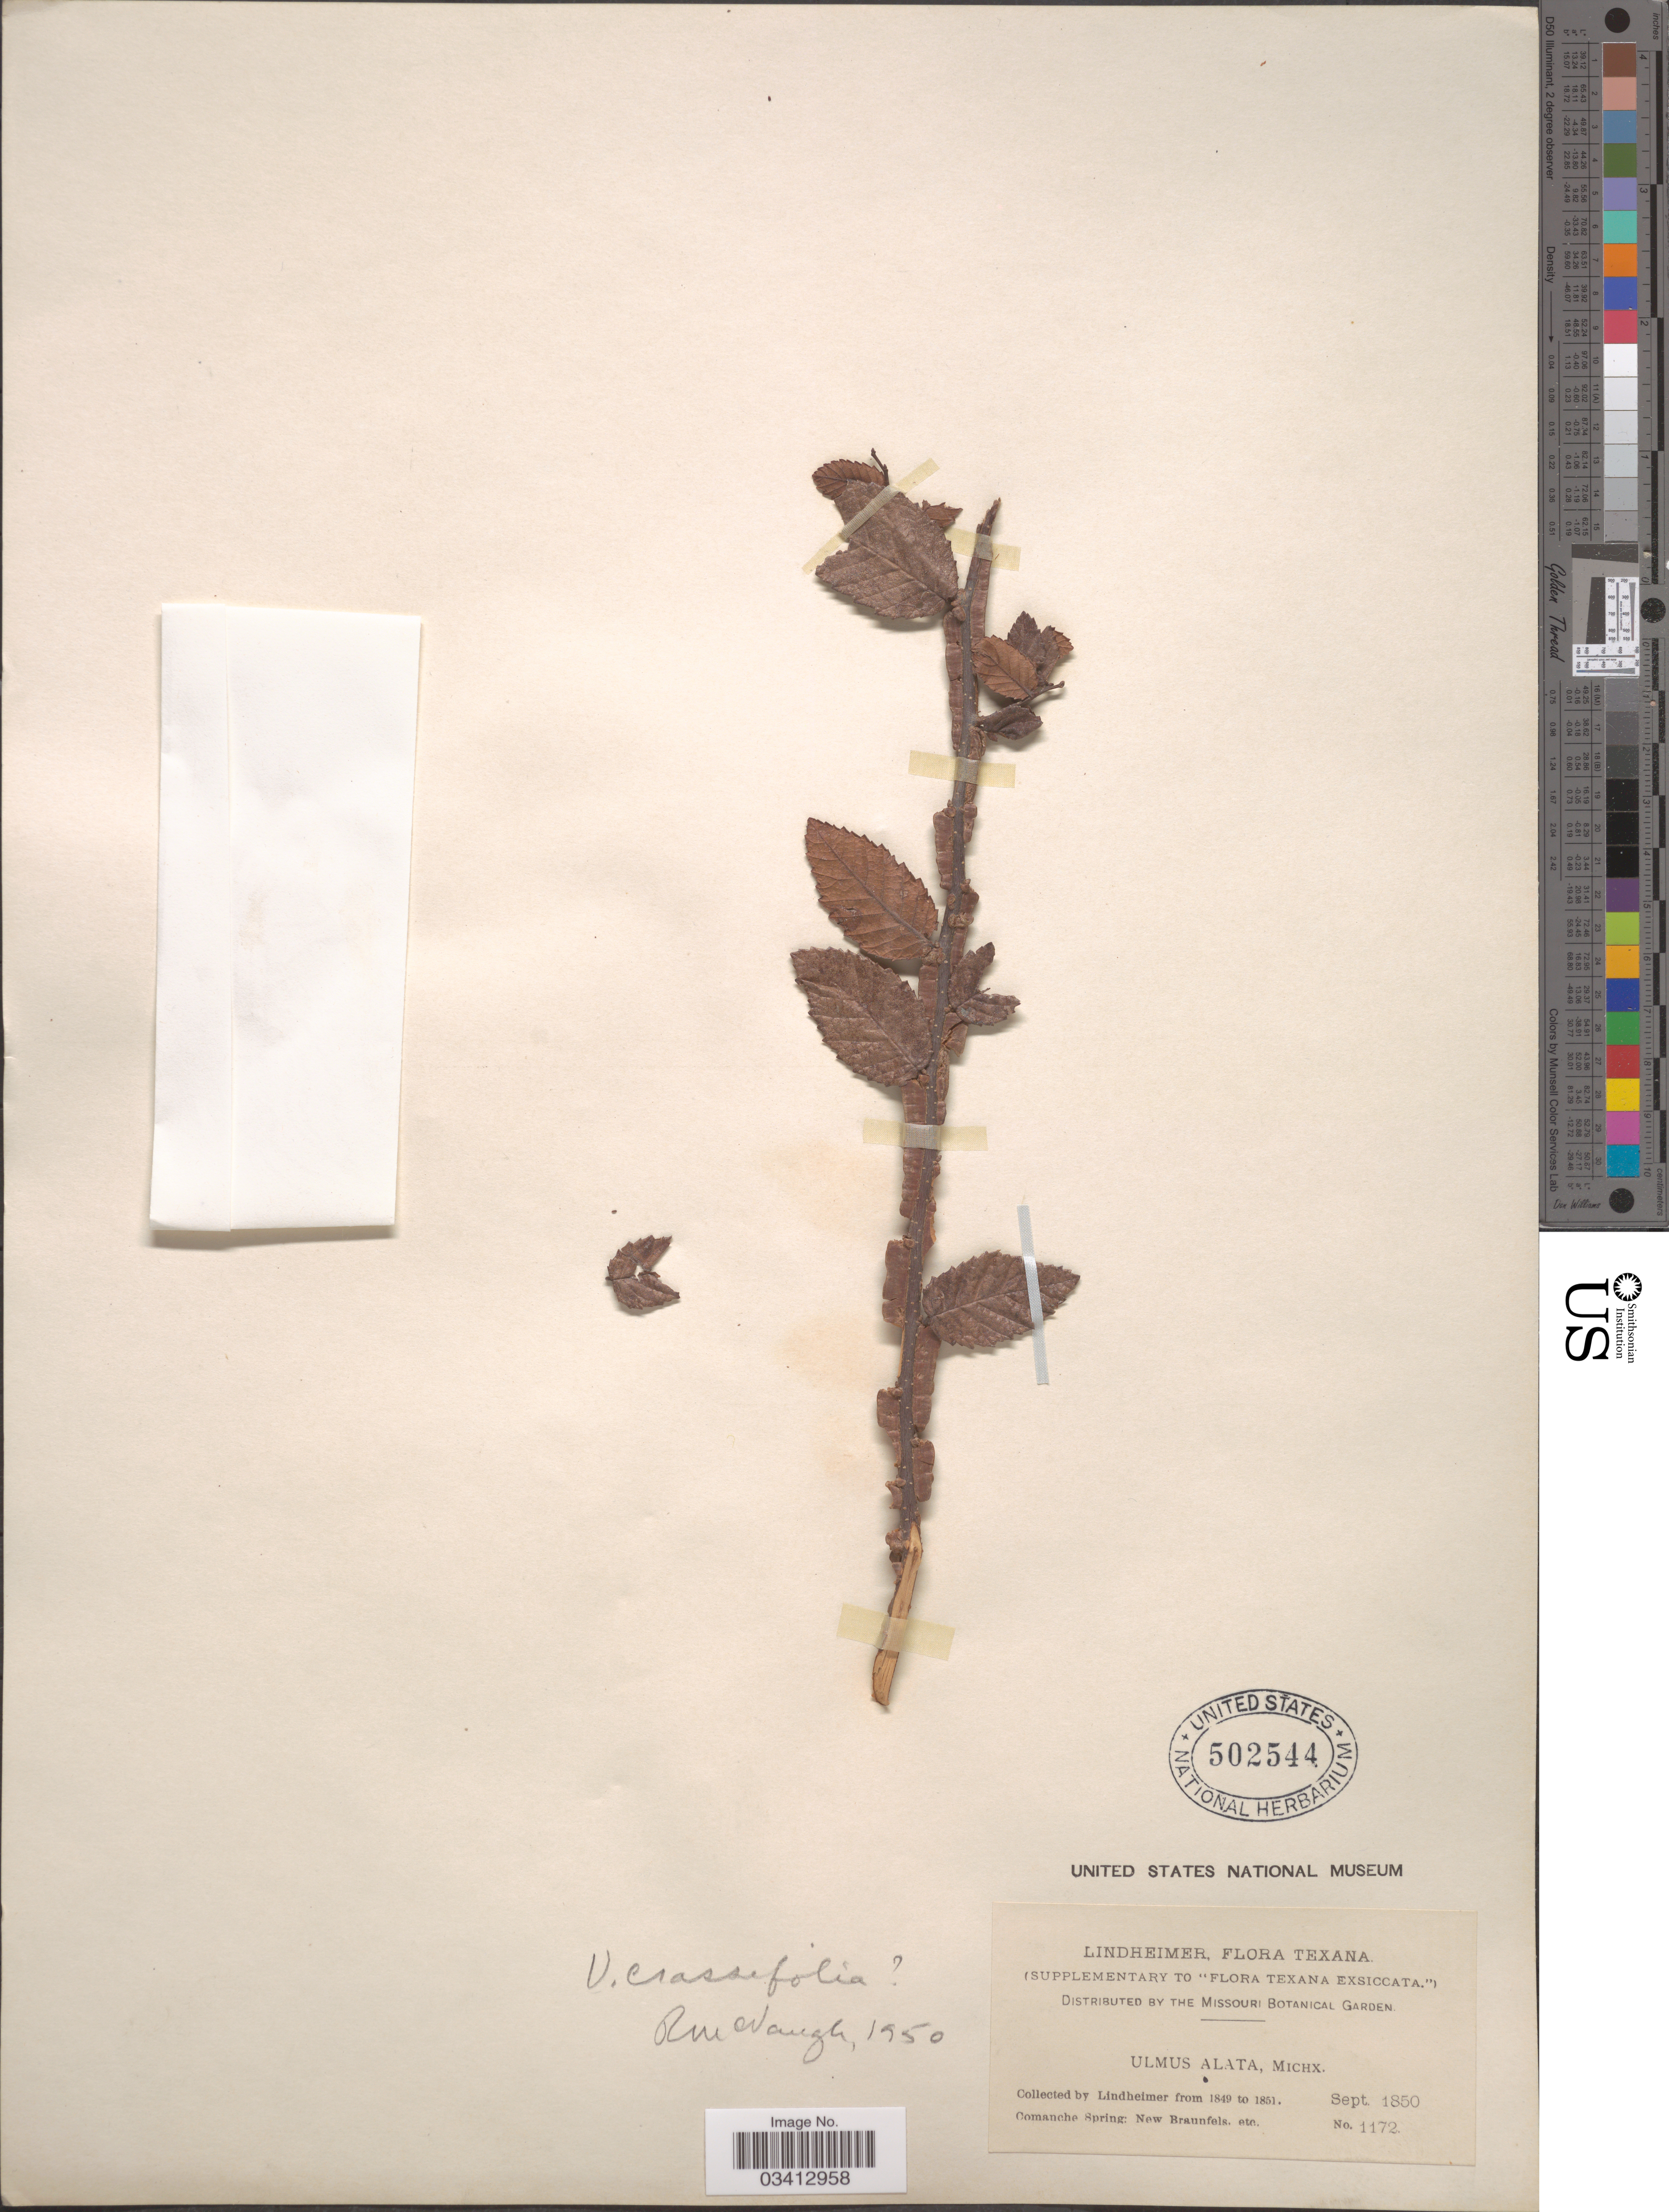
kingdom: Plantae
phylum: Tracheophyta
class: Magnoliopsida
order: Rosales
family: Ulmaceae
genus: Ulmus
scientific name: Ulmus crassifolia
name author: Nutt.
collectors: -. Lindheimer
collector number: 1172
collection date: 1850-09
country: United States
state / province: Texas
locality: Comanche Spring: New Braunfels.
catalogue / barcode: US 502544